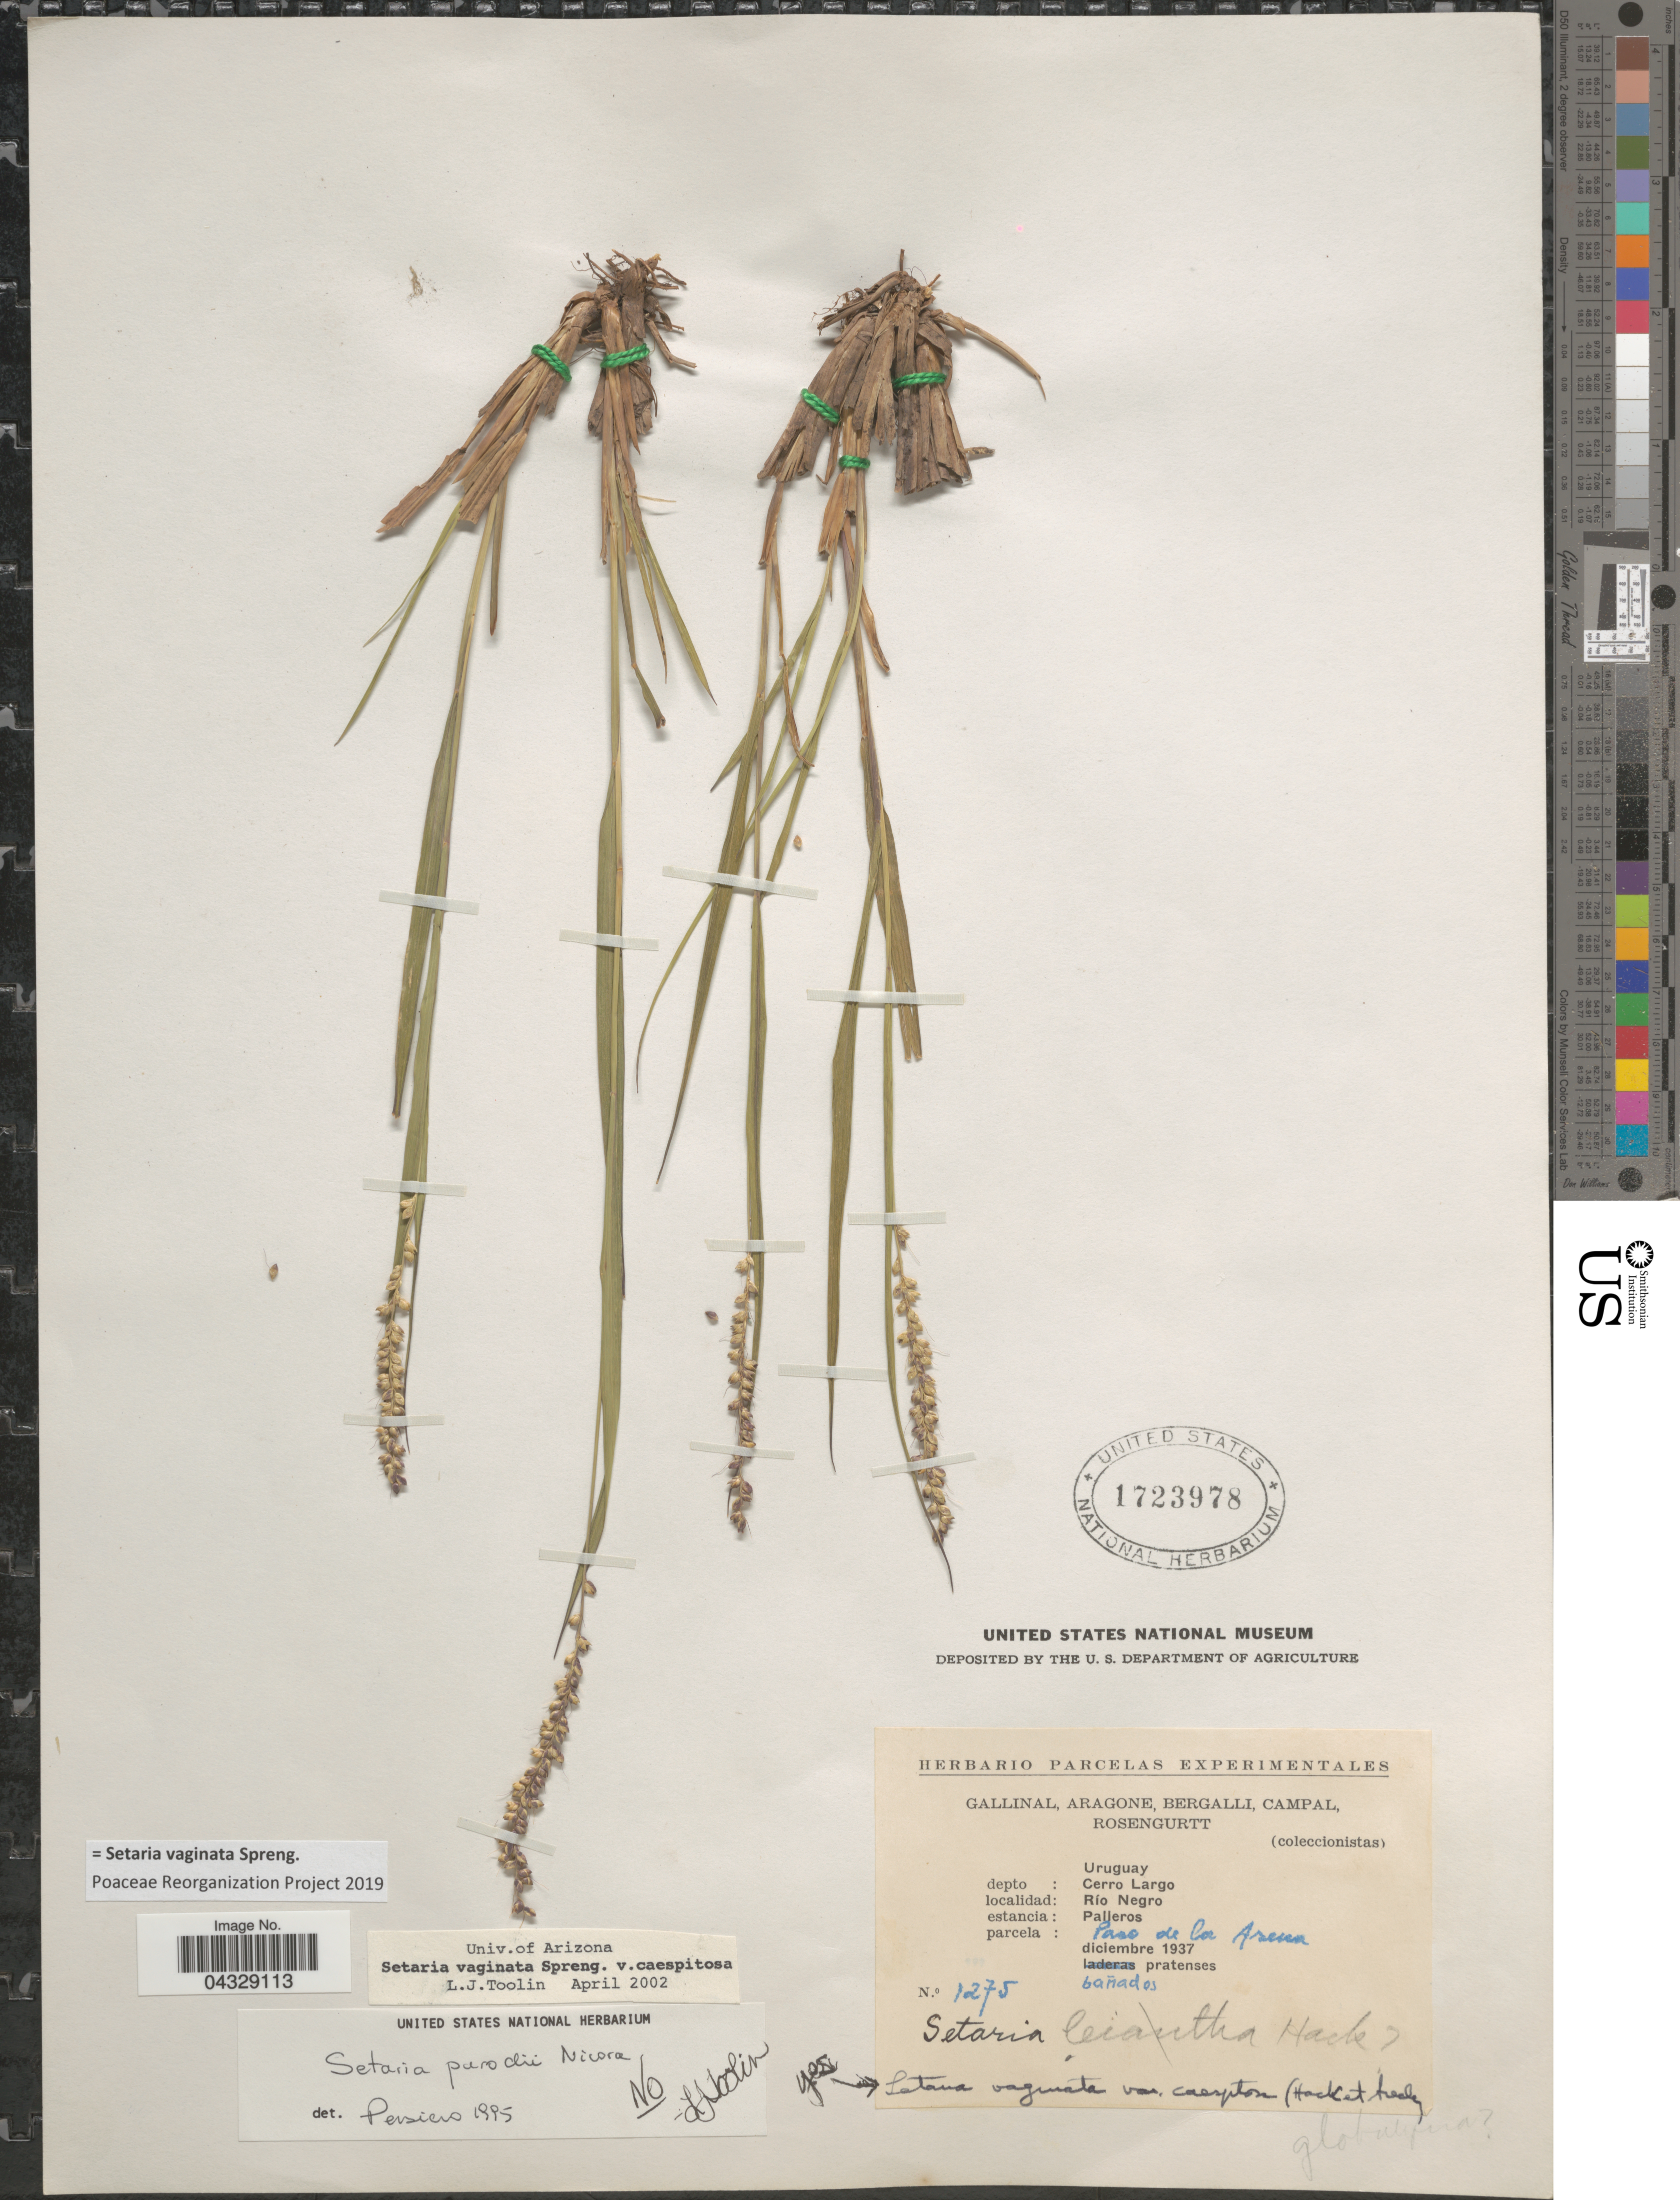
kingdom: Plantae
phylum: Tracheophyta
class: Liliopsida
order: Poales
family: Poaceae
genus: Setaria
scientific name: Setaria vaginata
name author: Spreng.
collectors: -. Gallinal, -- Aragone, -- Bergalli, -- Campal & Rosengurtt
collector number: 1275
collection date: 1937-12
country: Uruguay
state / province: Cerro Largo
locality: Depto: Cerro Largo. Río Negro. Estancia: Palleros. Parcela: Paso de la Arena.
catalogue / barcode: US 1723978